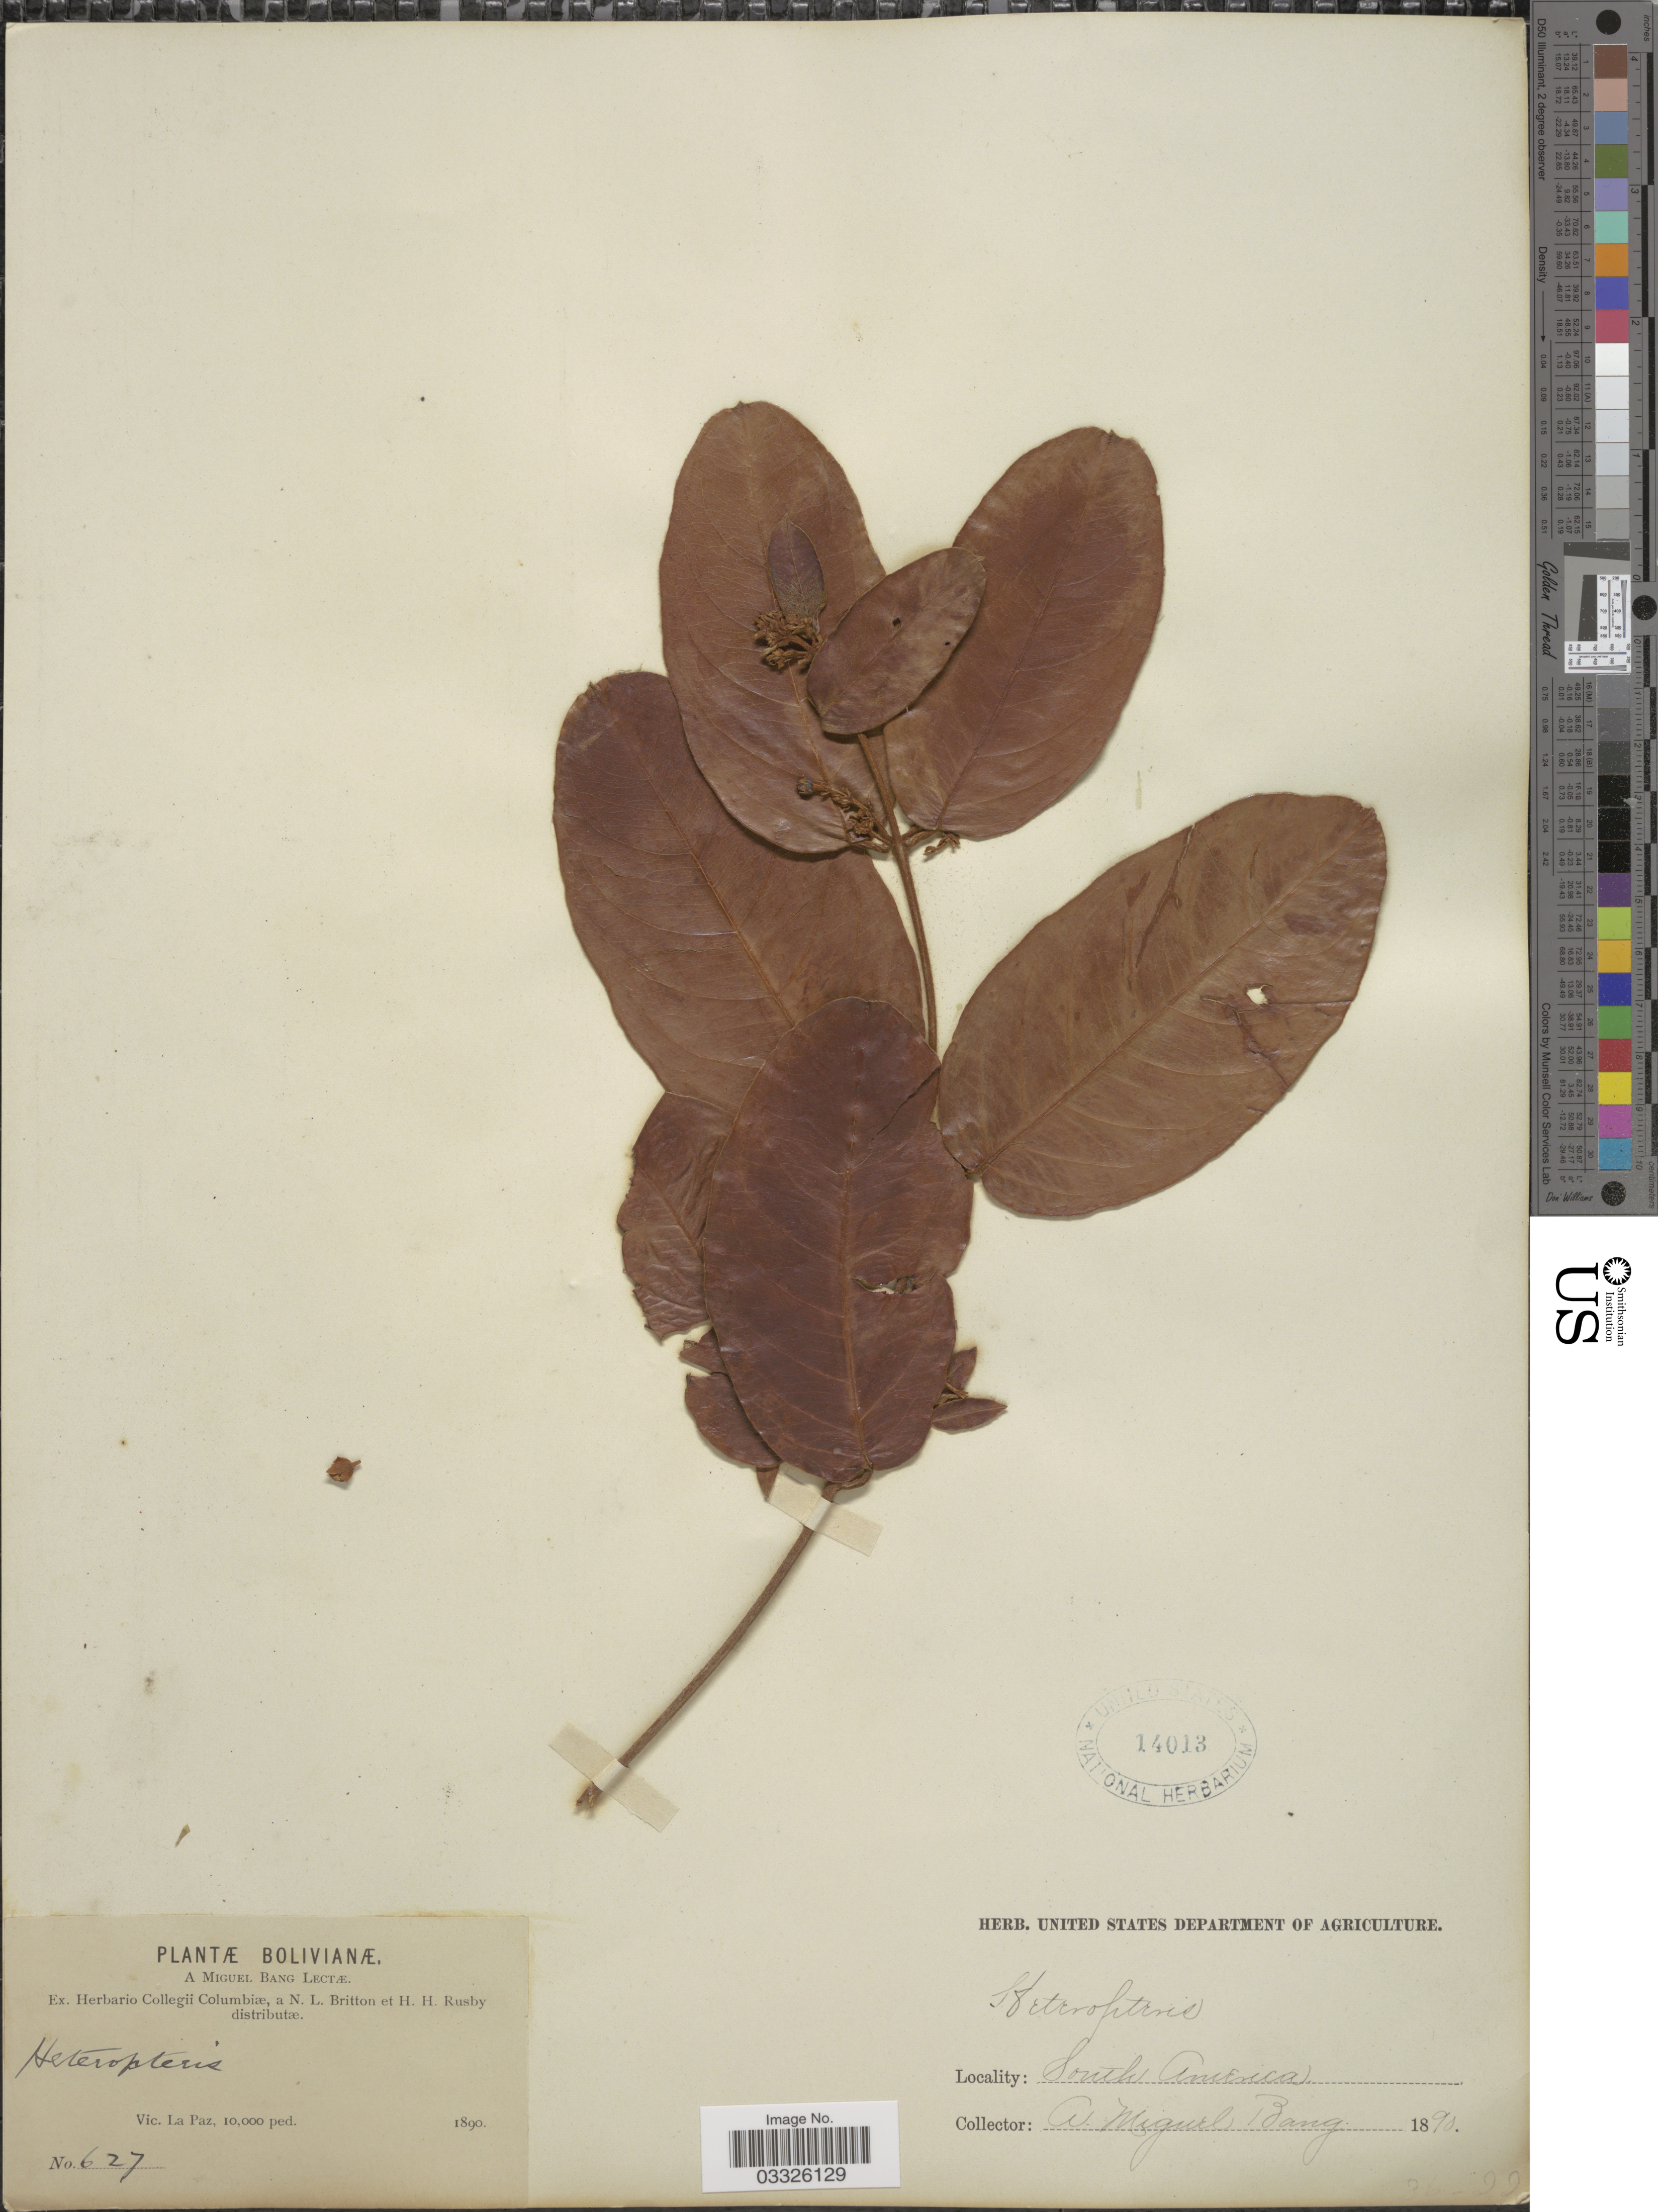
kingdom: Plantae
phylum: Tracheophyta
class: Magnoliopsida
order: Malpighiales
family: Malpighiaceae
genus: Heteropterys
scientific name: Heteropterys sp.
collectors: M. Bang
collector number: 627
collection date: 1890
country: Bolivia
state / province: La Paz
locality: Vic. La Paz.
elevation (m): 3048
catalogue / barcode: US 14013